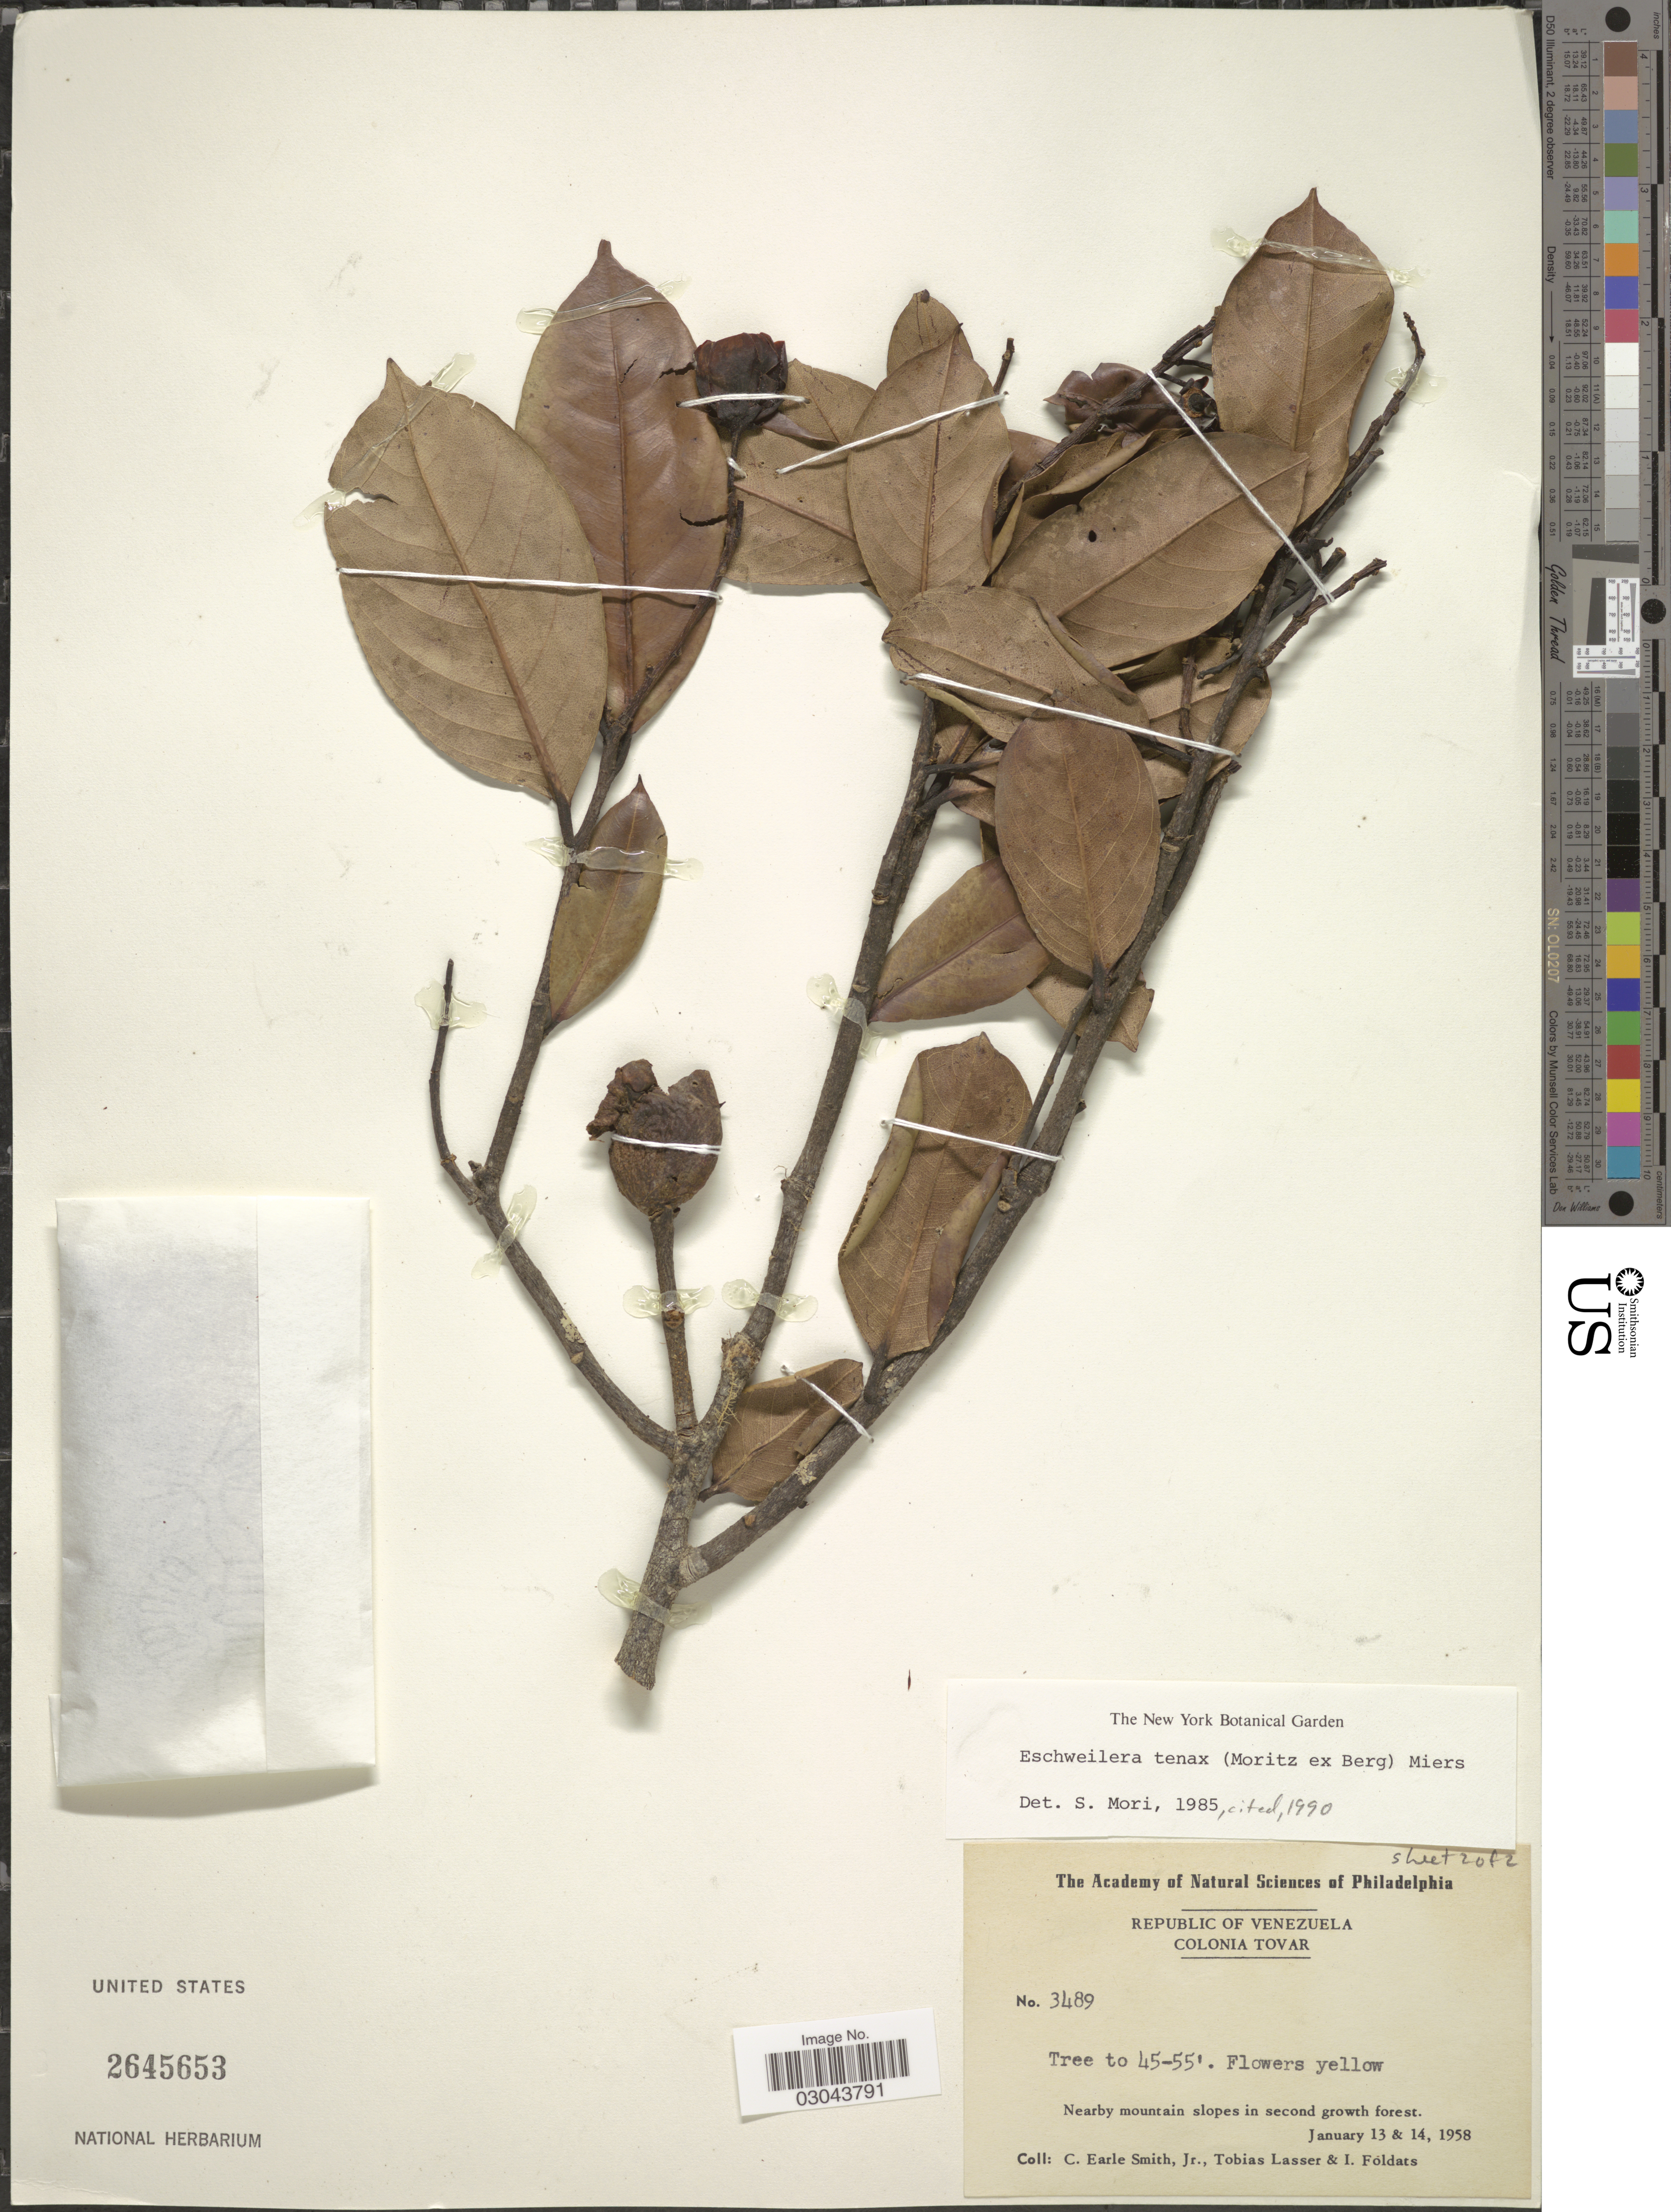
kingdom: Plantae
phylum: Tracheophyta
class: Magnoliopsida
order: Ericales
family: Lecythidaceae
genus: Eschweilera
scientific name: Eschweilera tenax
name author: (Moritz ex O. Berg) Miers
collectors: C. E. Smith Jr., T. Lasser & I. Foldats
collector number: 3489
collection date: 1958-01-13/1958-01-14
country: Venezuela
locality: Colonia Tovar. Nearby mountain slopes.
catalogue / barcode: US 2645653